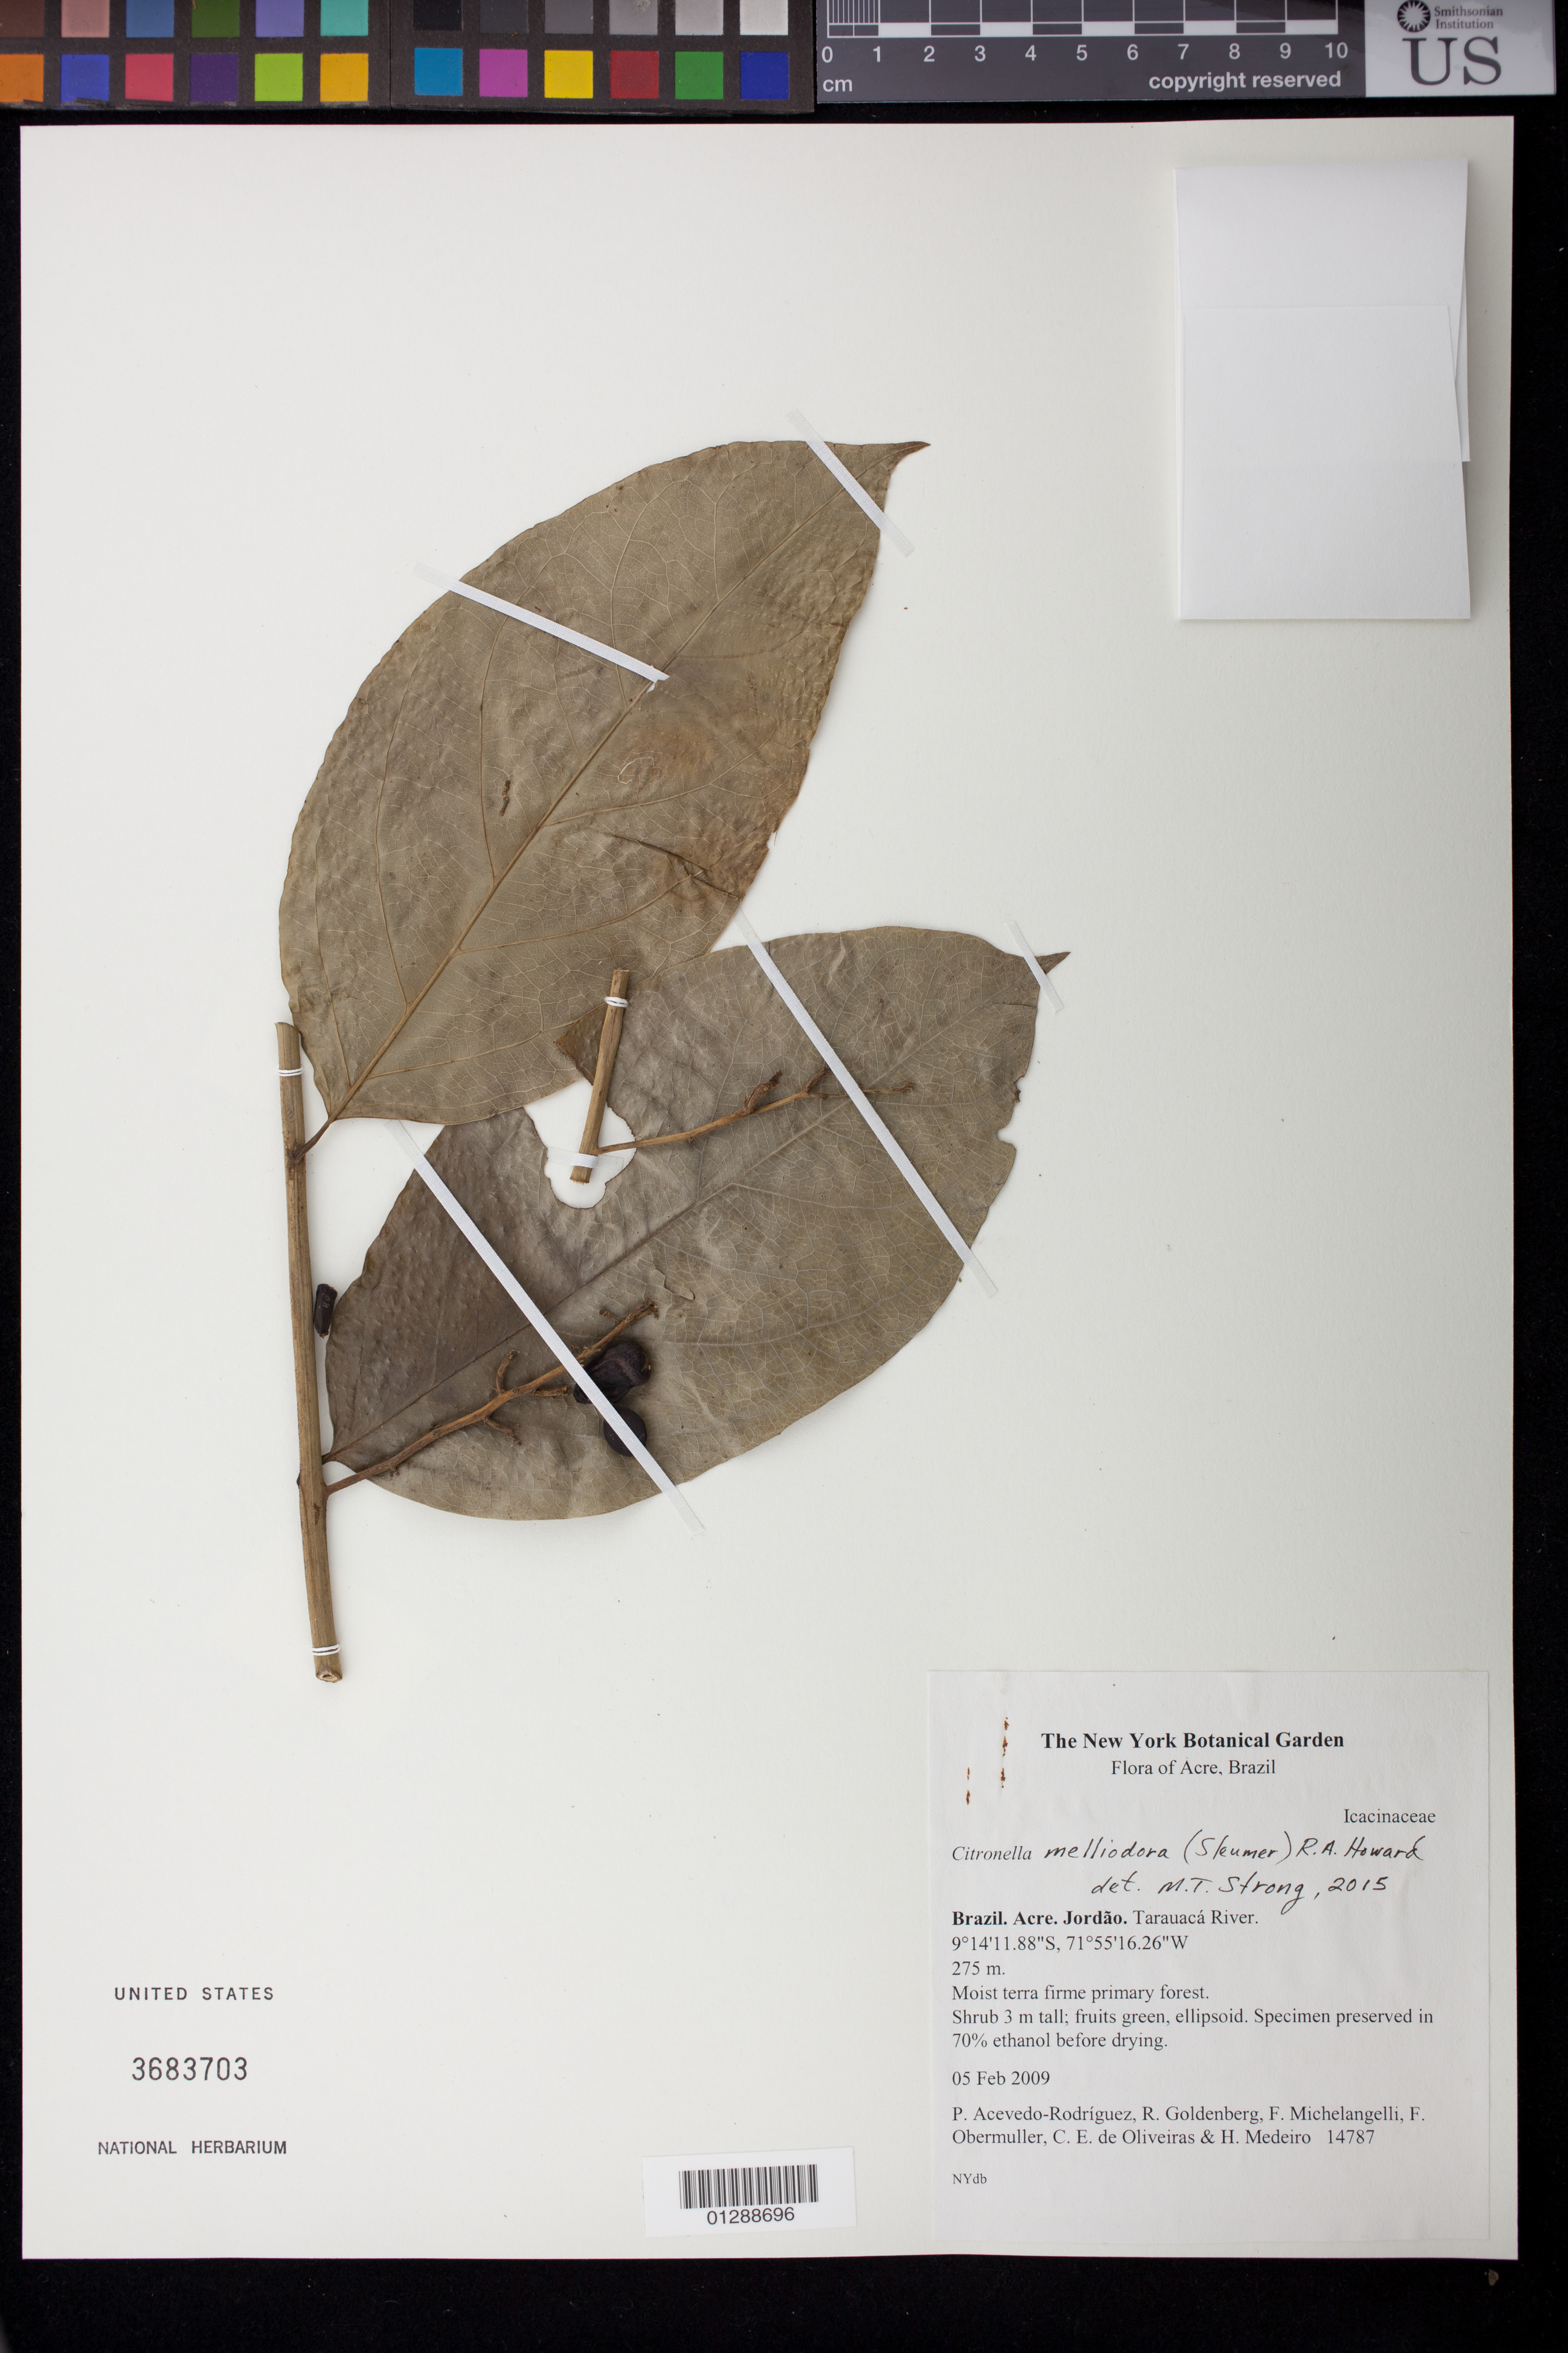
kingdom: Plantae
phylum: Tracheophyta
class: Magnoliopsida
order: Cardiopteridales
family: Cardiopteridaceae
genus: Citronella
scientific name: Citronella sp.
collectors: P. Acevedo-Rodr., R. Goldenberg, F. Michelangelli, F. A. Obermuller, C. E. de Oliveiras & H. Medeiro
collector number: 14787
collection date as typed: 05 Feb 2009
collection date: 2009-02-05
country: Brazil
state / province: Acre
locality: Acre; Municipio Jordao. Tarauca River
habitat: moist terra firme primary forest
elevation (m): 275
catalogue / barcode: US 3683703